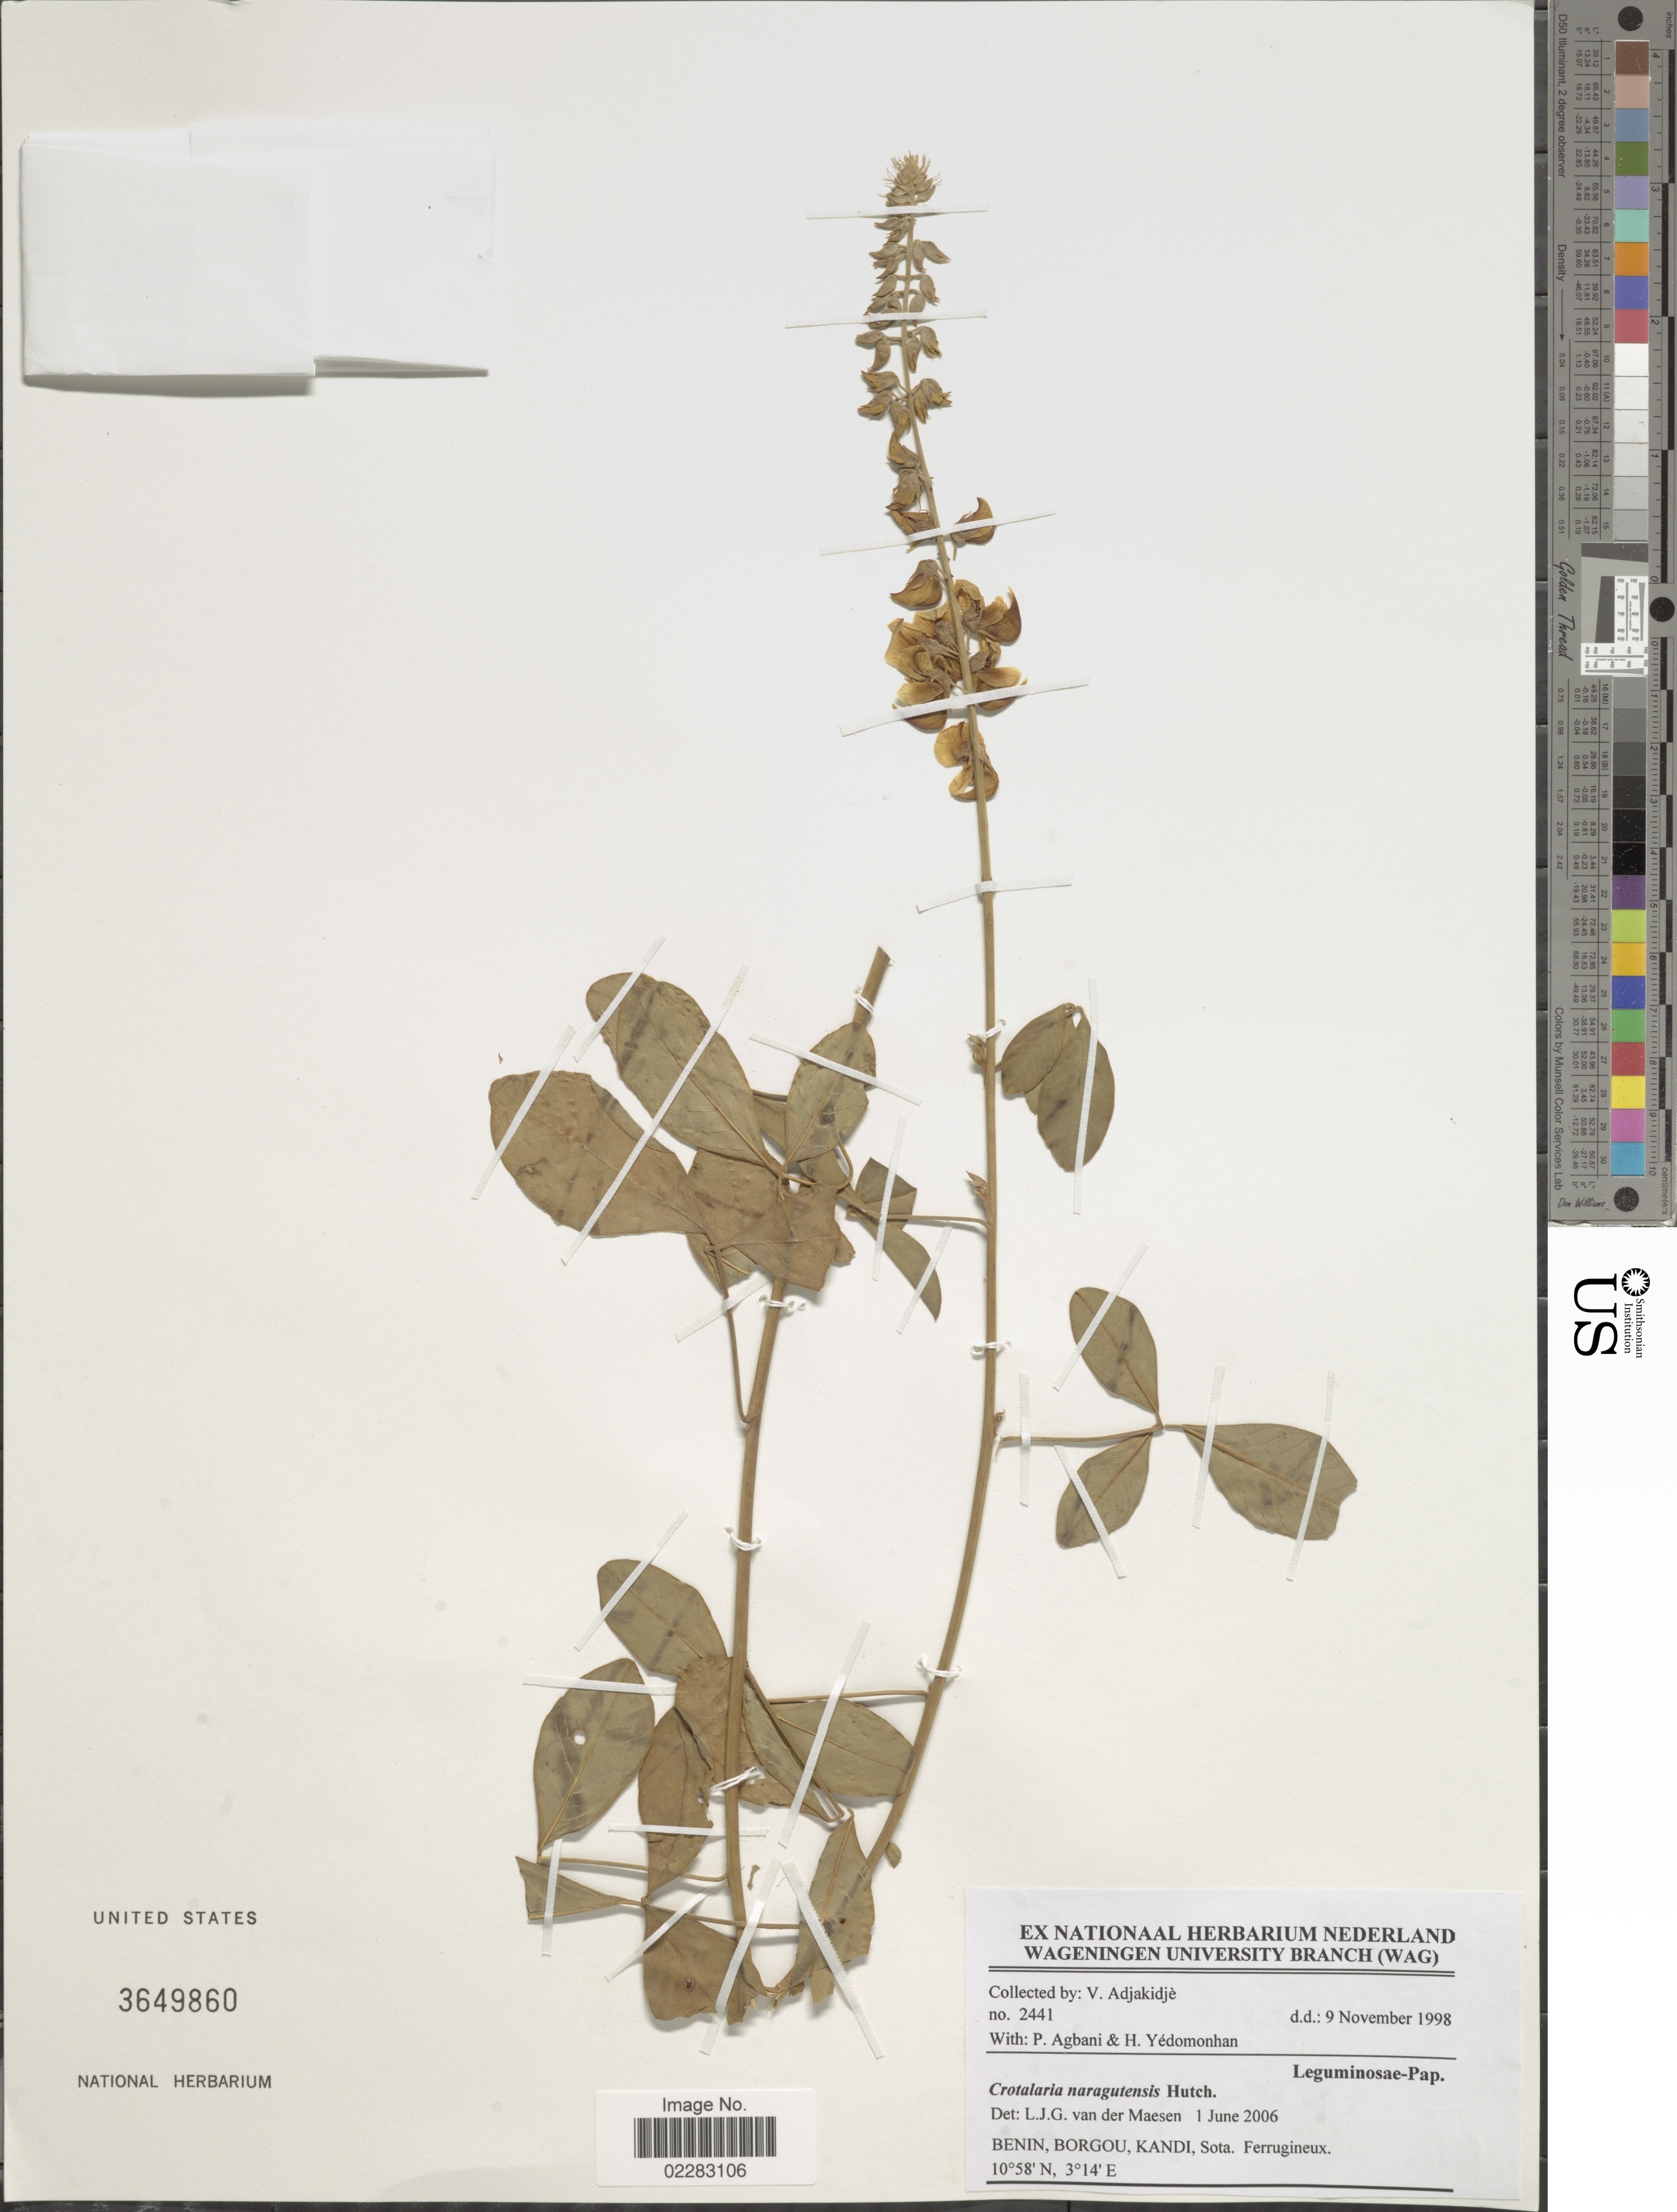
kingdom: Plantae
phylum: Tracheophyta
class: Magnoliopsida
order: Fabales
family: Fabaceae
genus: Crotalaria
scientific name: Crotalaria naragutensis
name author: Hutch.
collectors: V. Adjakidjè, P. Agbani & H. Yedomonhan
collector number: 2441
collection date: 1998-11-09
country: Benin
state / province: Borgou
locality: Kandi, Sota.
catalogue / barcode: US 3649860